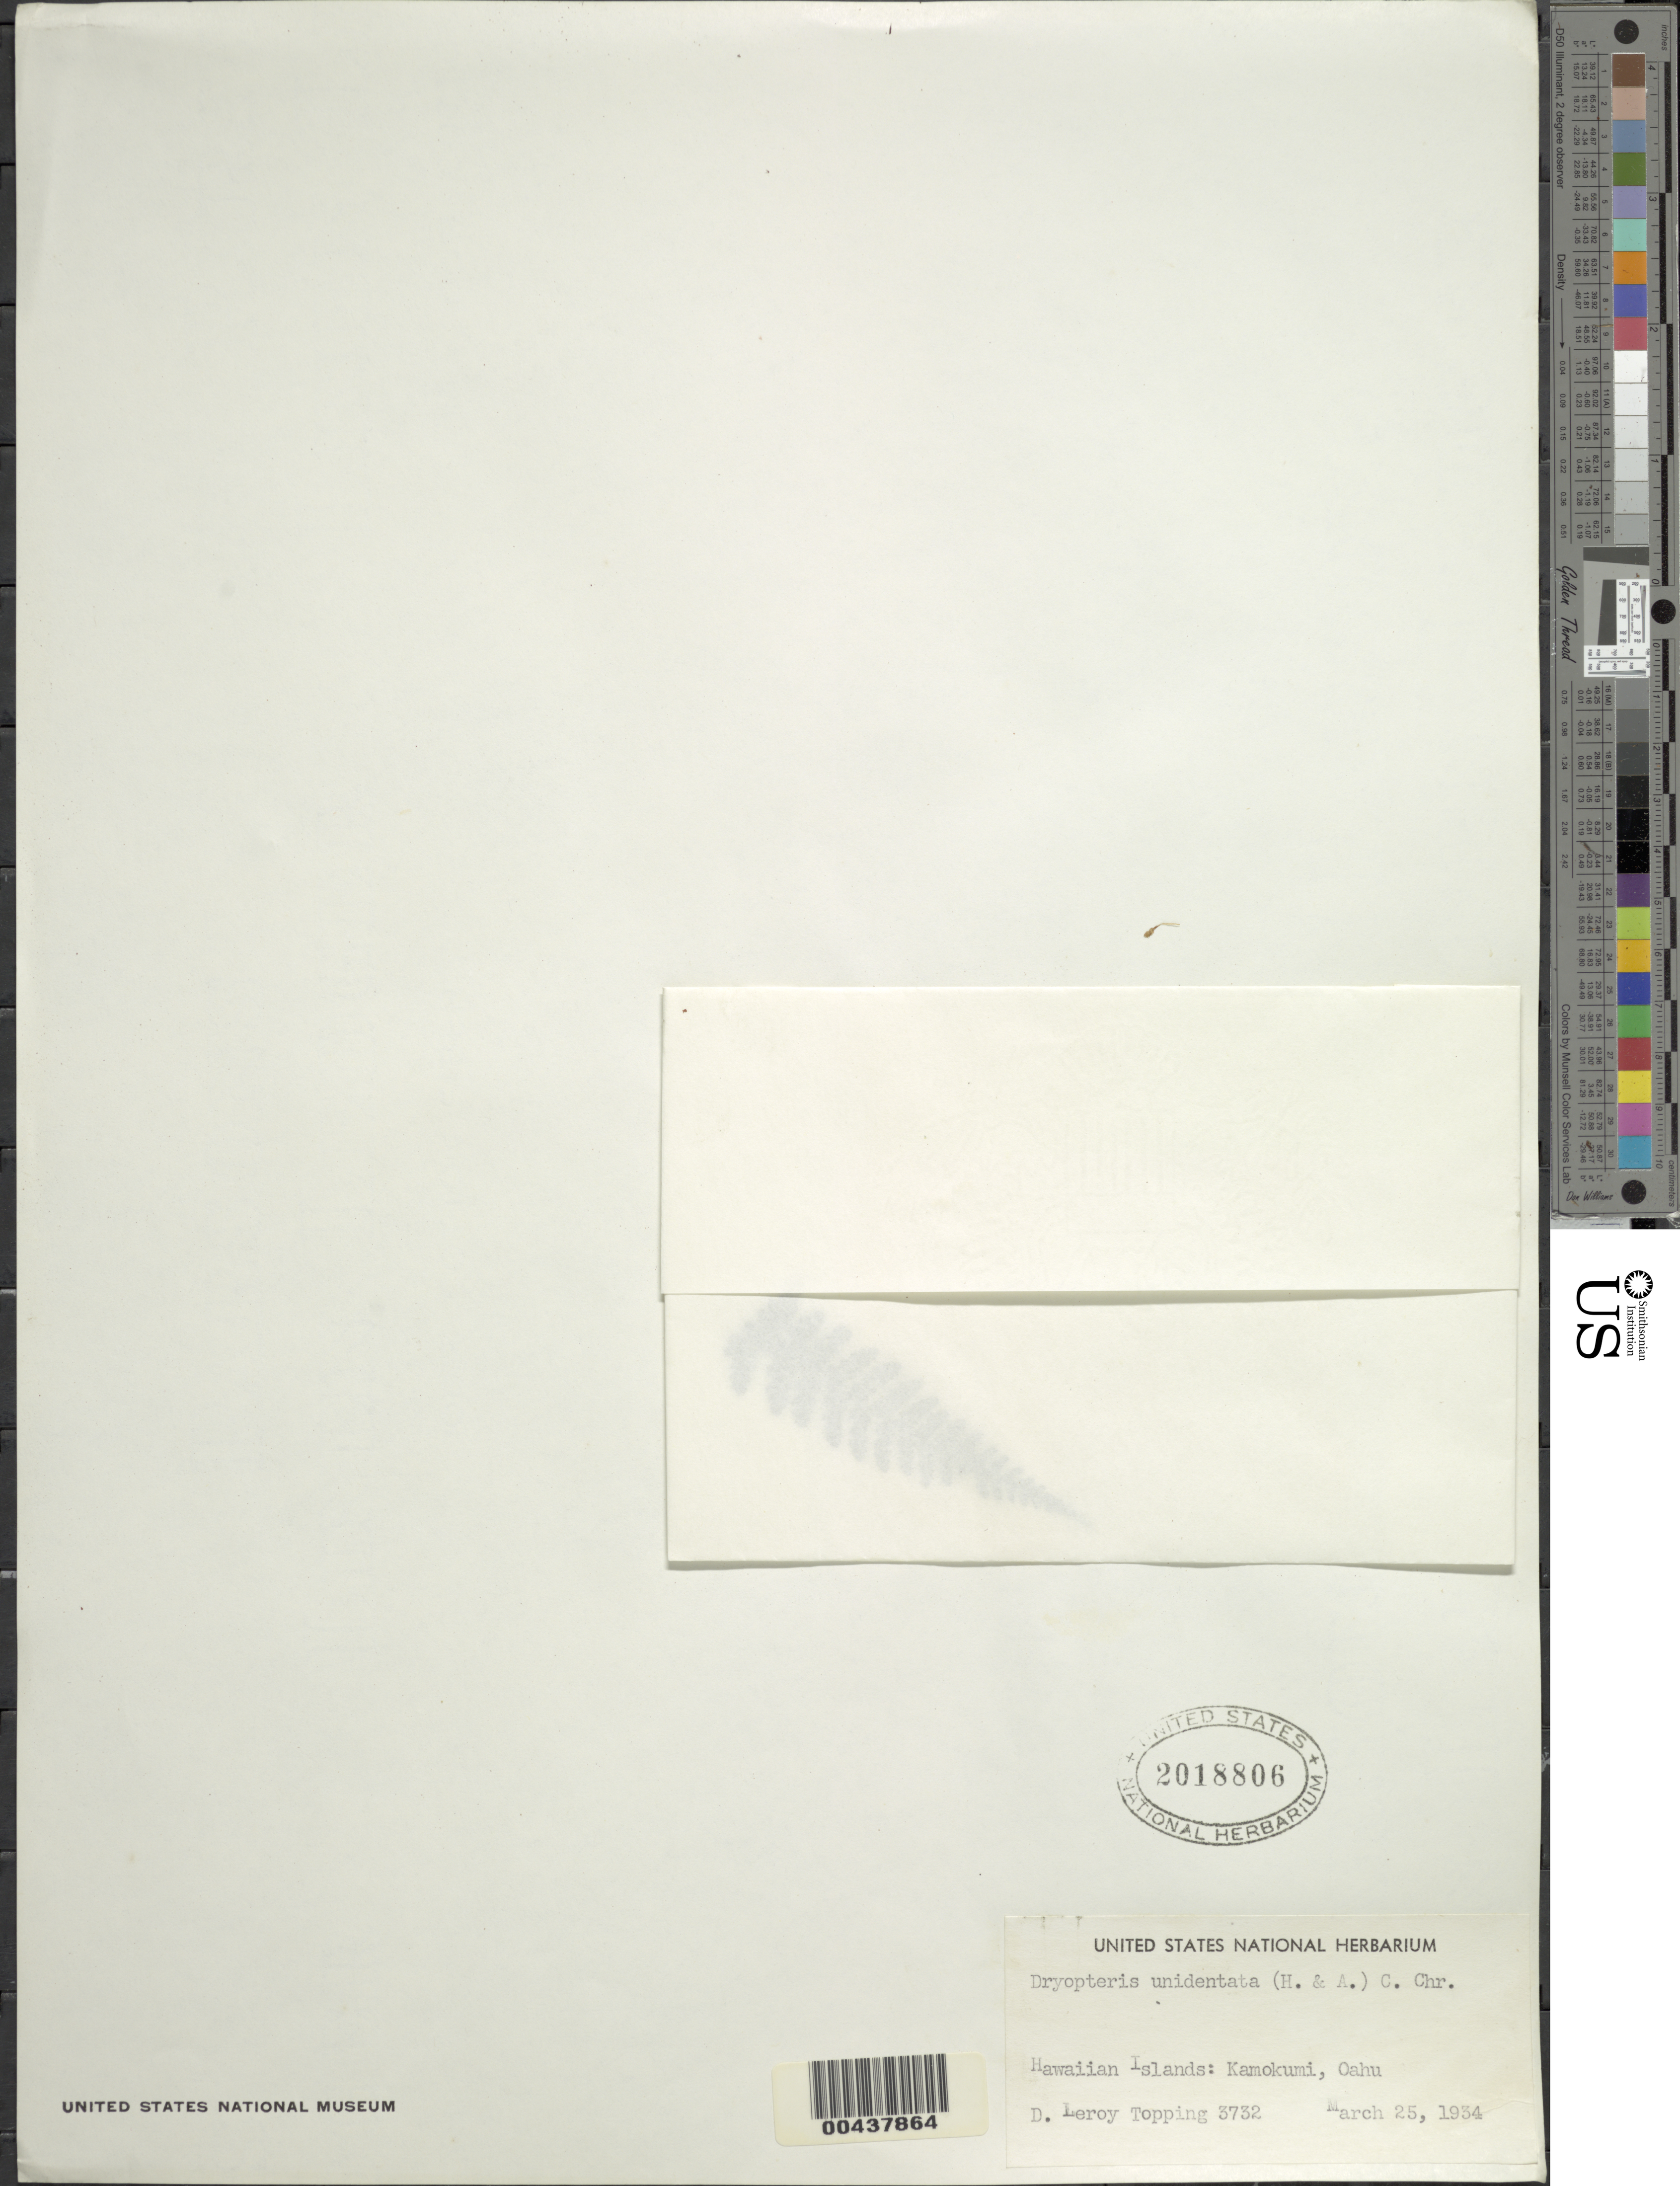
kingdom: Plantae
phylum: Tracheophyta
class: Polypodiopsida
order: Polypodiales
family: Dryopteridaceae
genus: Dryopteris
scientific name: Dryopteris unidentata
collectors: D. L. Topping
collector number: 3732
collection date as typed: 25 Mar 1934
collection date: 1934-03-25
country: United States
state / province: Hawaii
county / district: Honolulu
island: Oahu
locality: Kamokumi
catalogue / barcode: US 2018806